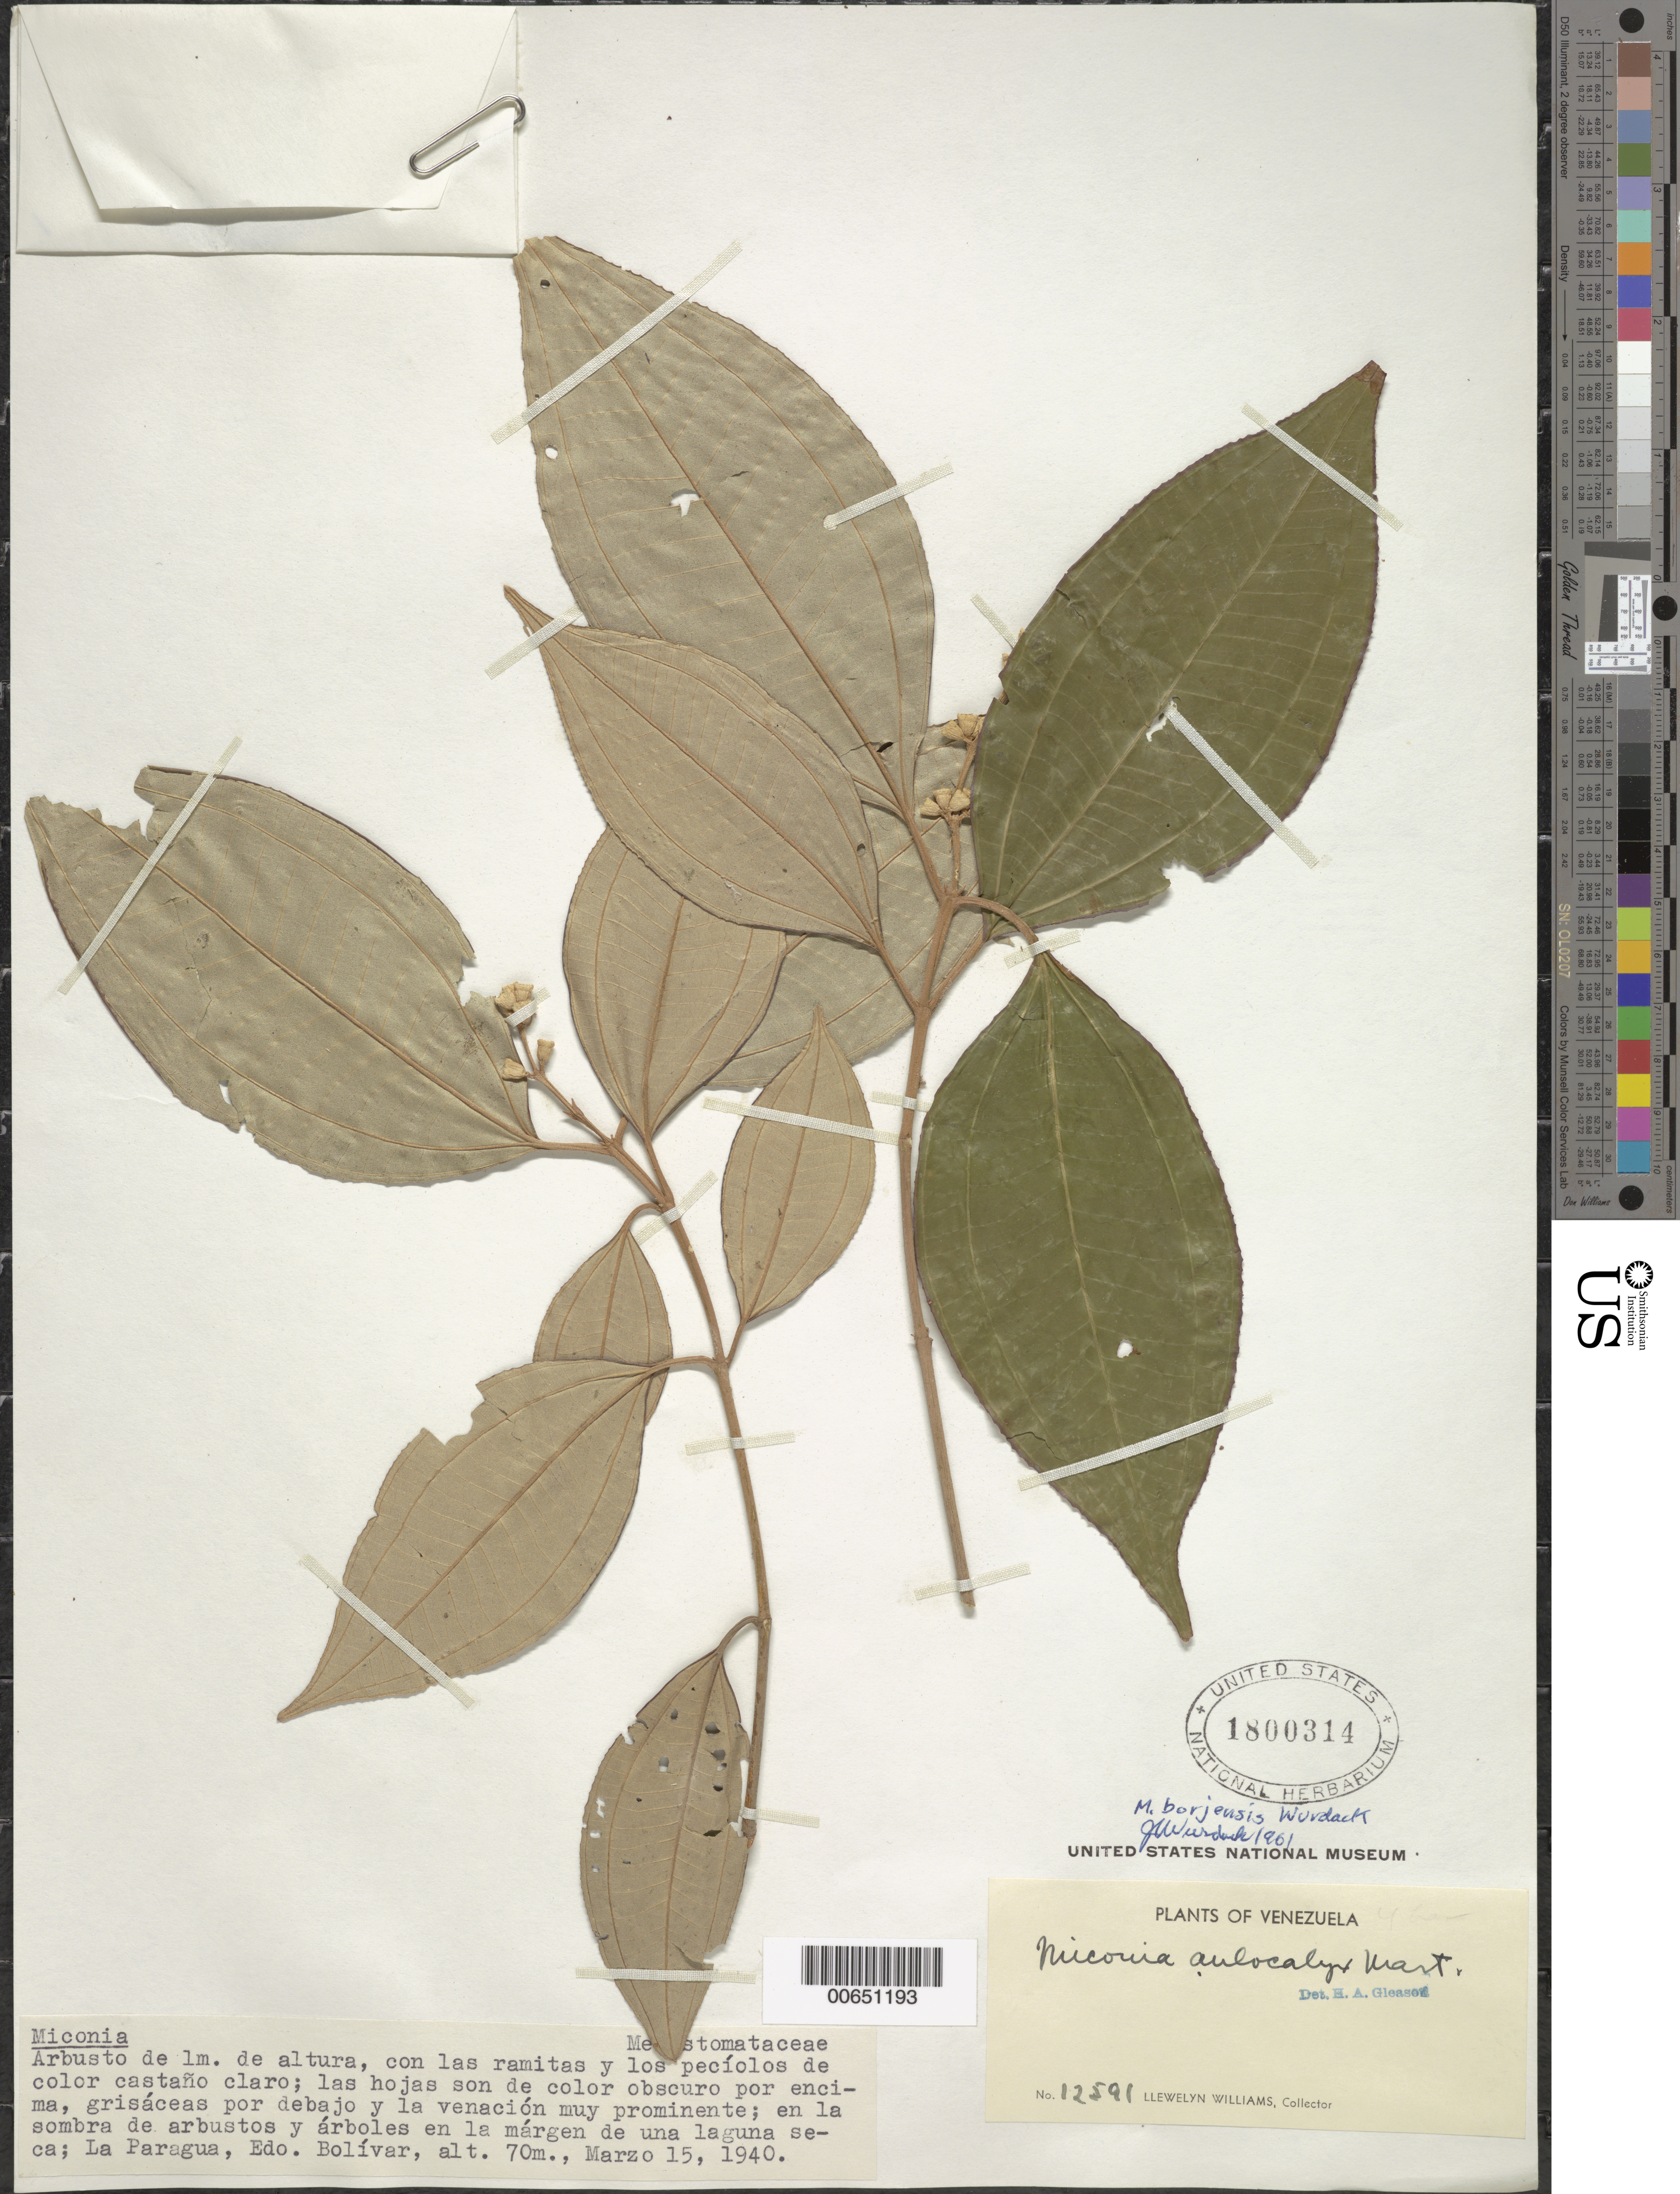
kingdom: Plantae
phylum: Tracheophyta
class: Magnoliopsida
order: Myrtales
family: Melastomataceae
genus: Miconia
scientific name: Miconia borjensis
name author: Wurdack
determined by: Wurdack, John J., (US), US (UNITED STATES)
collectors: Ll. Williams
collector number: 12591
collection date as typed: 15-Mar-40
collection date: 1940-03-15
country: Venezuela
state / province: Bolívar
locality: La Paragua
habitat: Sombre de arbustos y arboles en la margen de una laguna seca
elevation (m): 70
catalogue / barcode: US 1800314